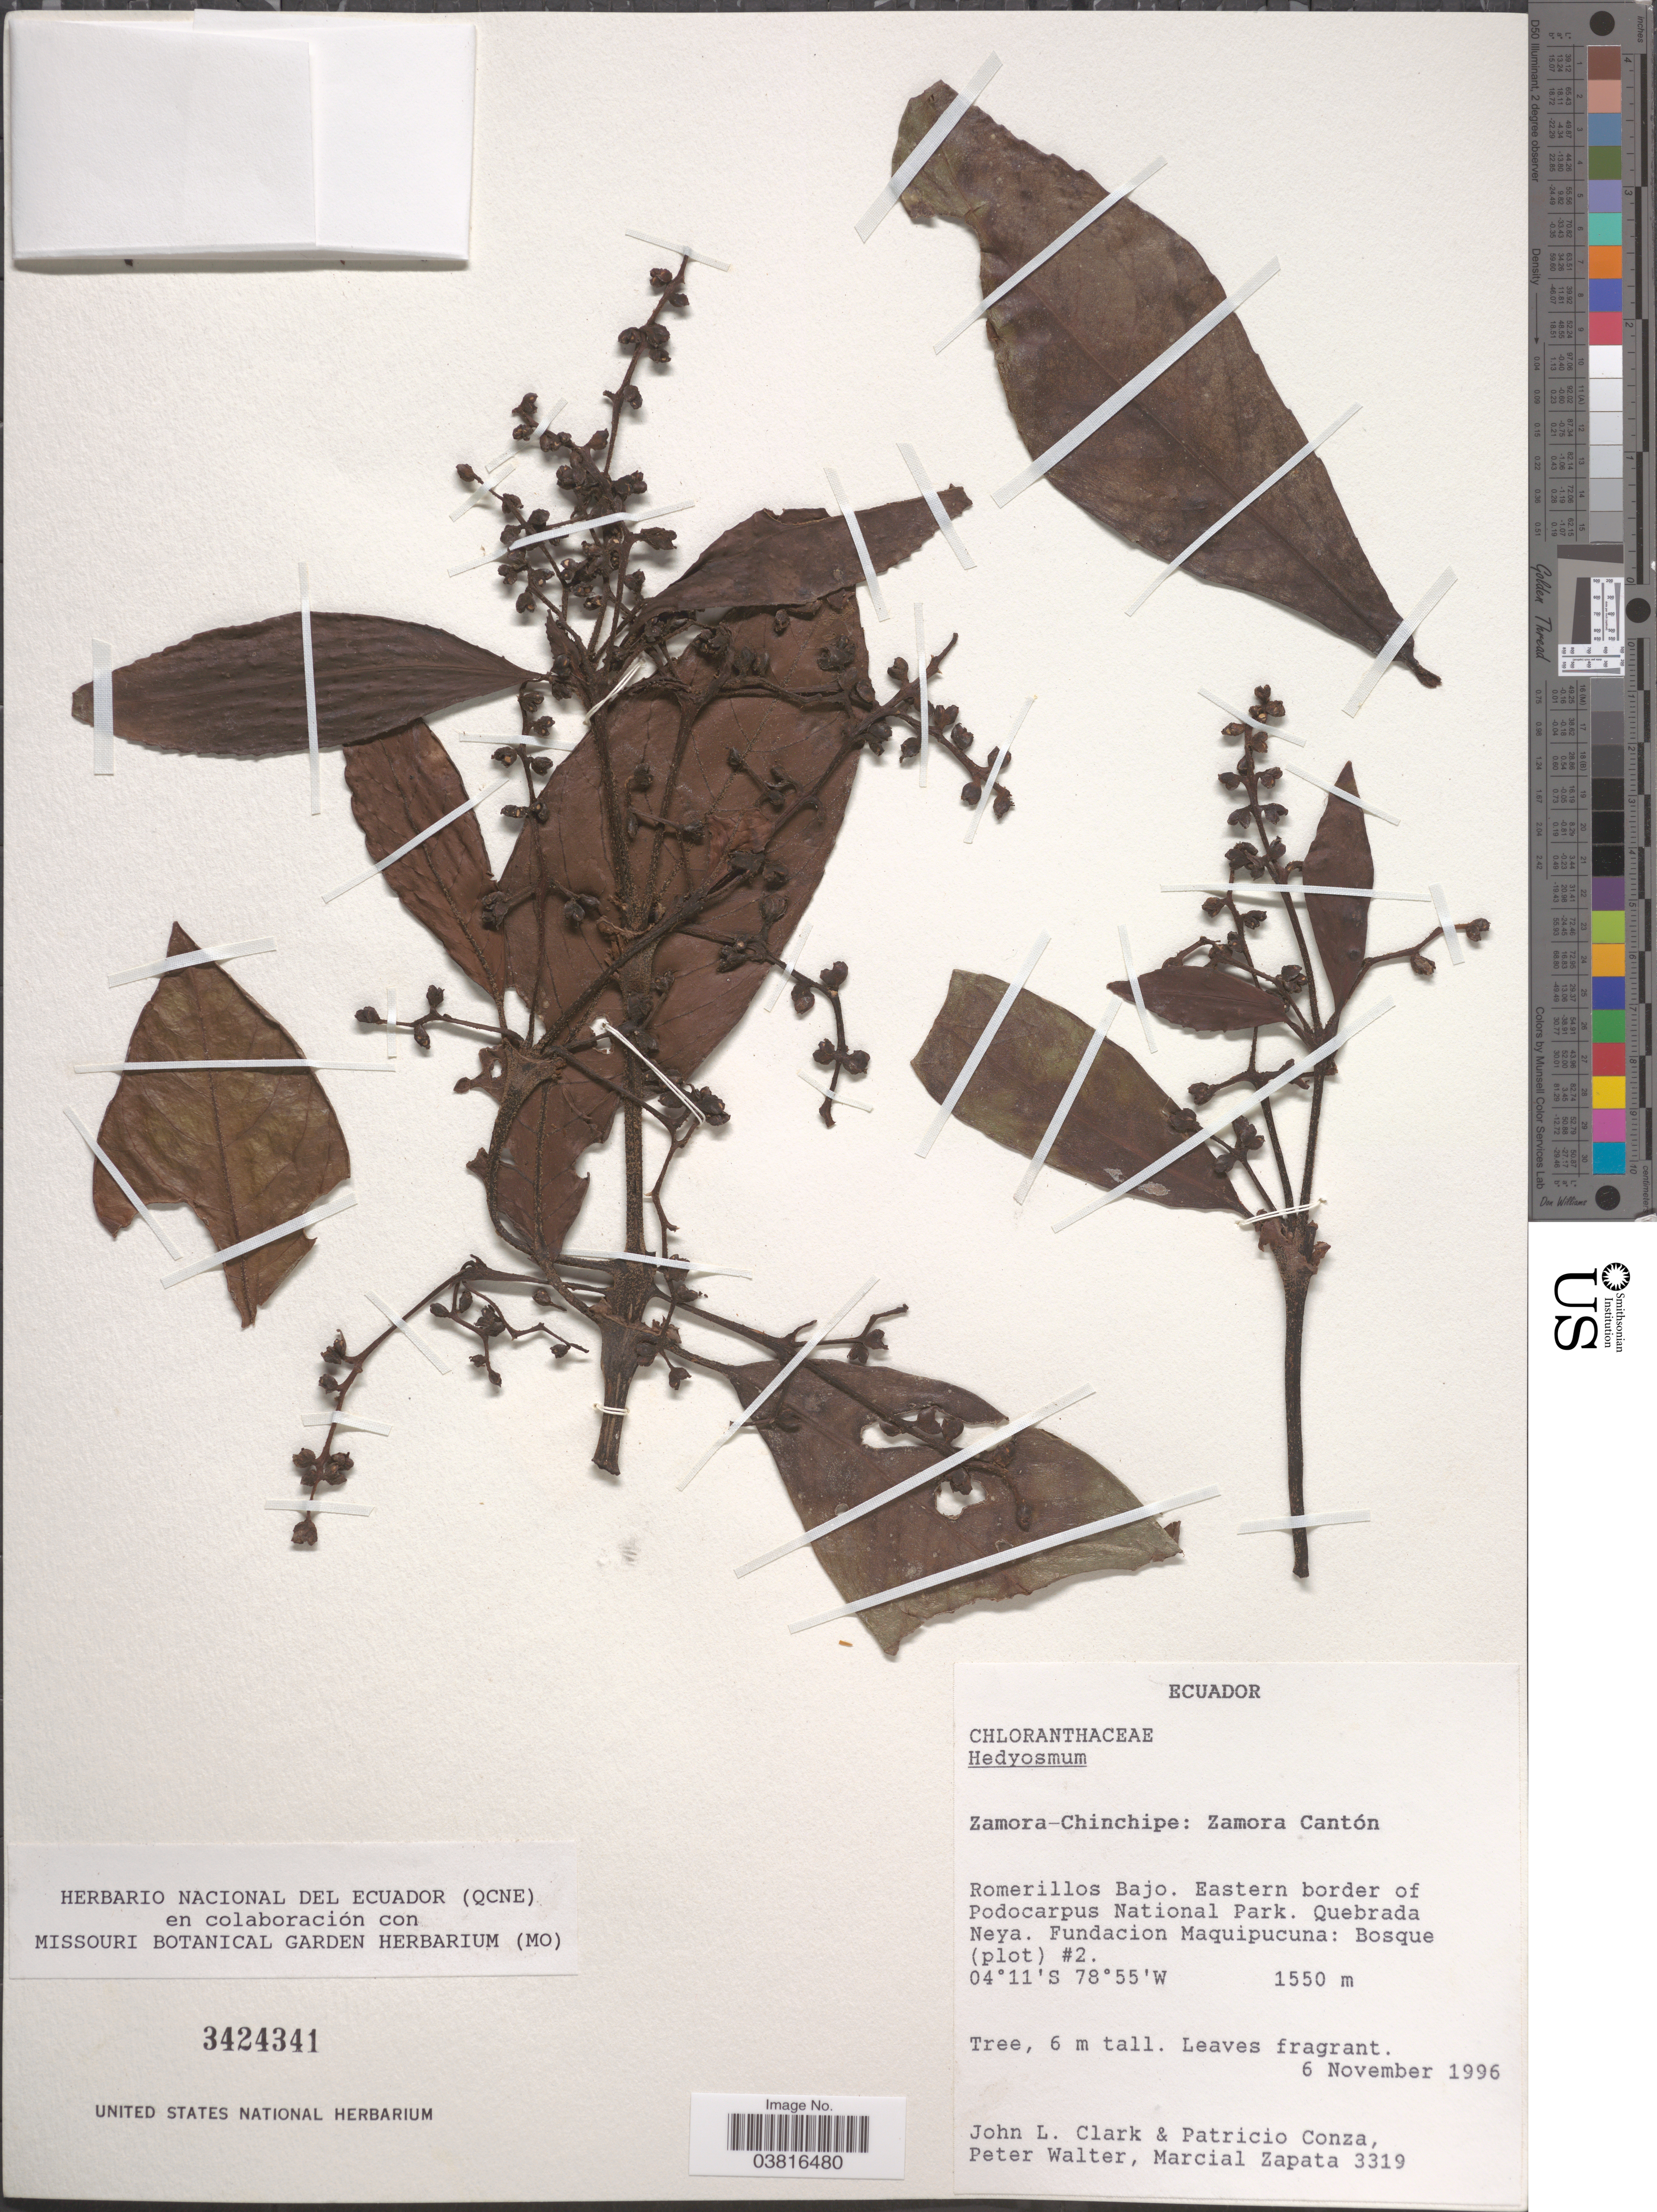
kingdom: Plantae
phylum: Tracheophyta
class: Magnoliopsida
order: Chloranthales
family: Chloranthaceae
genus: Hedyosmum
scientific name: Hedyosmum sp.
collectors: J. L. Clark, P. Conza, P. Walter & M. Zapata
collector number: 3319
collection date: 1996-11-06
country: Ecuador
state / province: Zamora-Chinchipe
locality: Zamora Cantón. Romerillos Bajo. Eastern border of Podocarpus National Park. Quebrada Neya. Fundacion Maquipucuna: Bosque (plot) #2.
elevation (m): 1550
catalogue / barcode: US 3424341